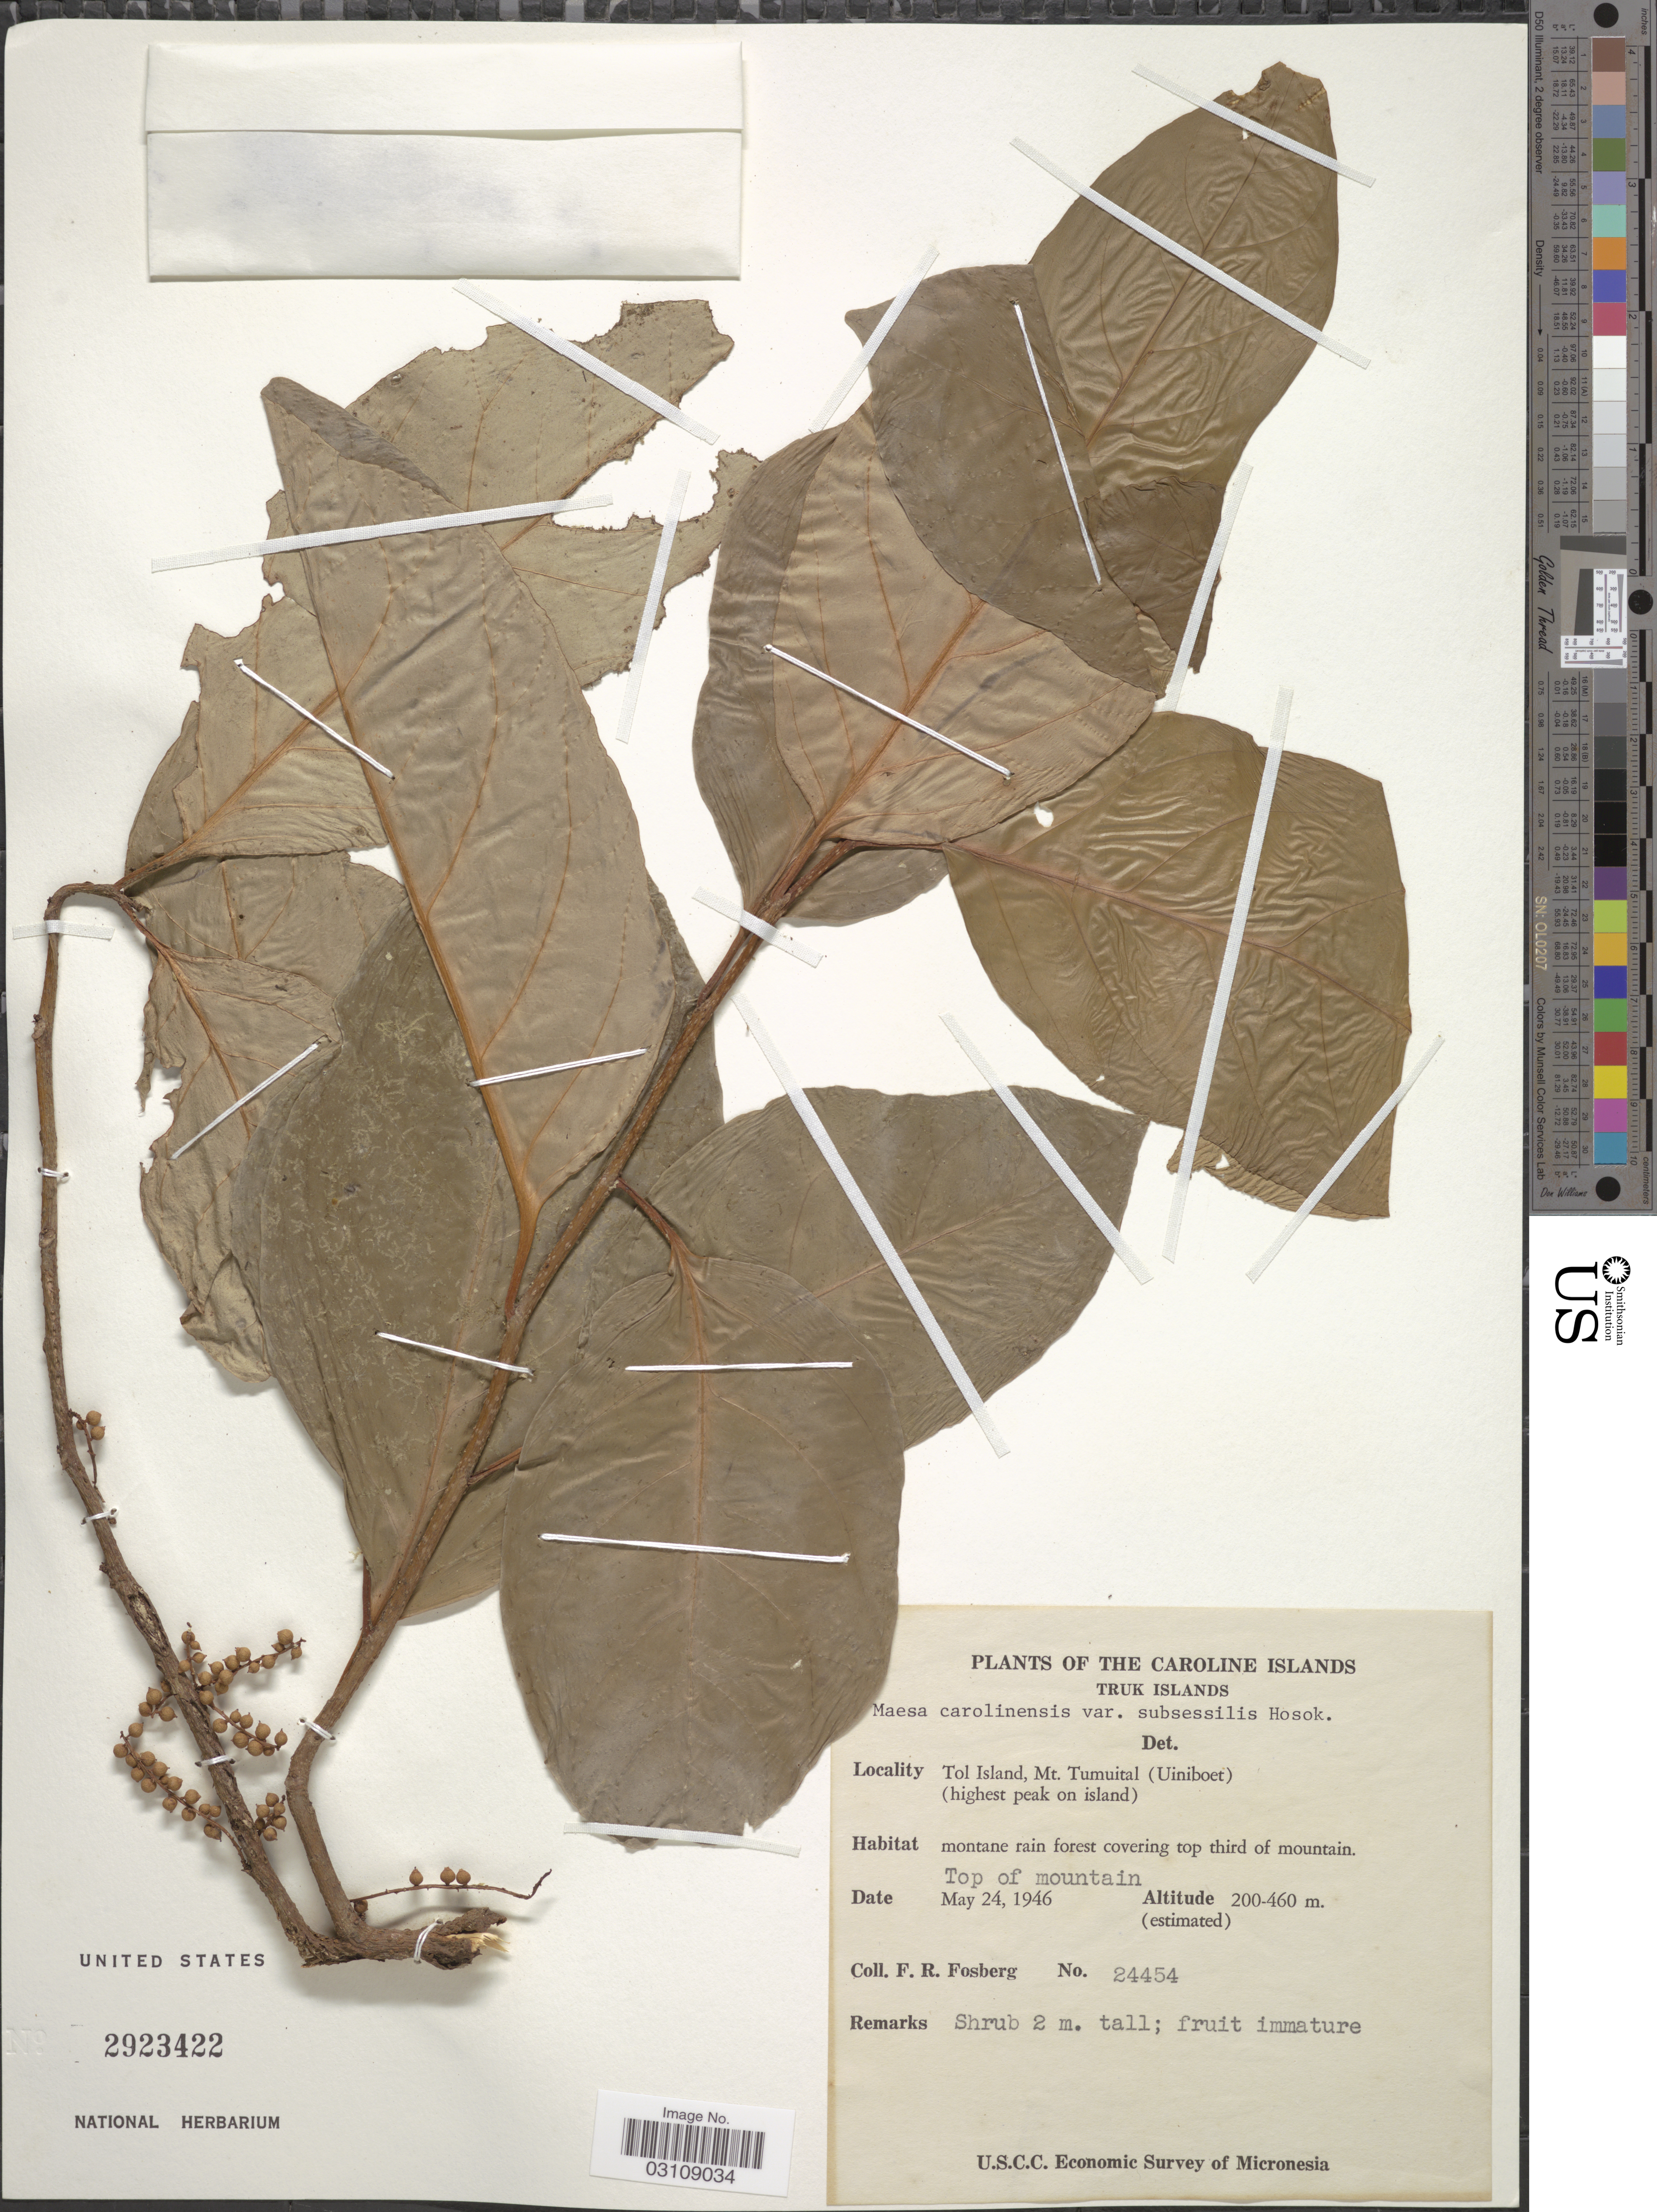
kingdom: Plantae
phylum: Tracheophyta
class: Magnoliopsida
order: Ericales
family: Primulaceae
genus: Maesa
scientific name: Maesa carolinensis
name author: Mez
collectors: F. R. Fosberg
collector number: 24454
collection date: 1946-05-24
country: Micronesia, Federated States of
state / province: Truk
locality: The Caroline Islands, Truk Islands, Tol Island, Mt. Tumuital (Uiniboet) (highest peak on island).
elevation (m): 200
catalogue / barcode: US 2923422